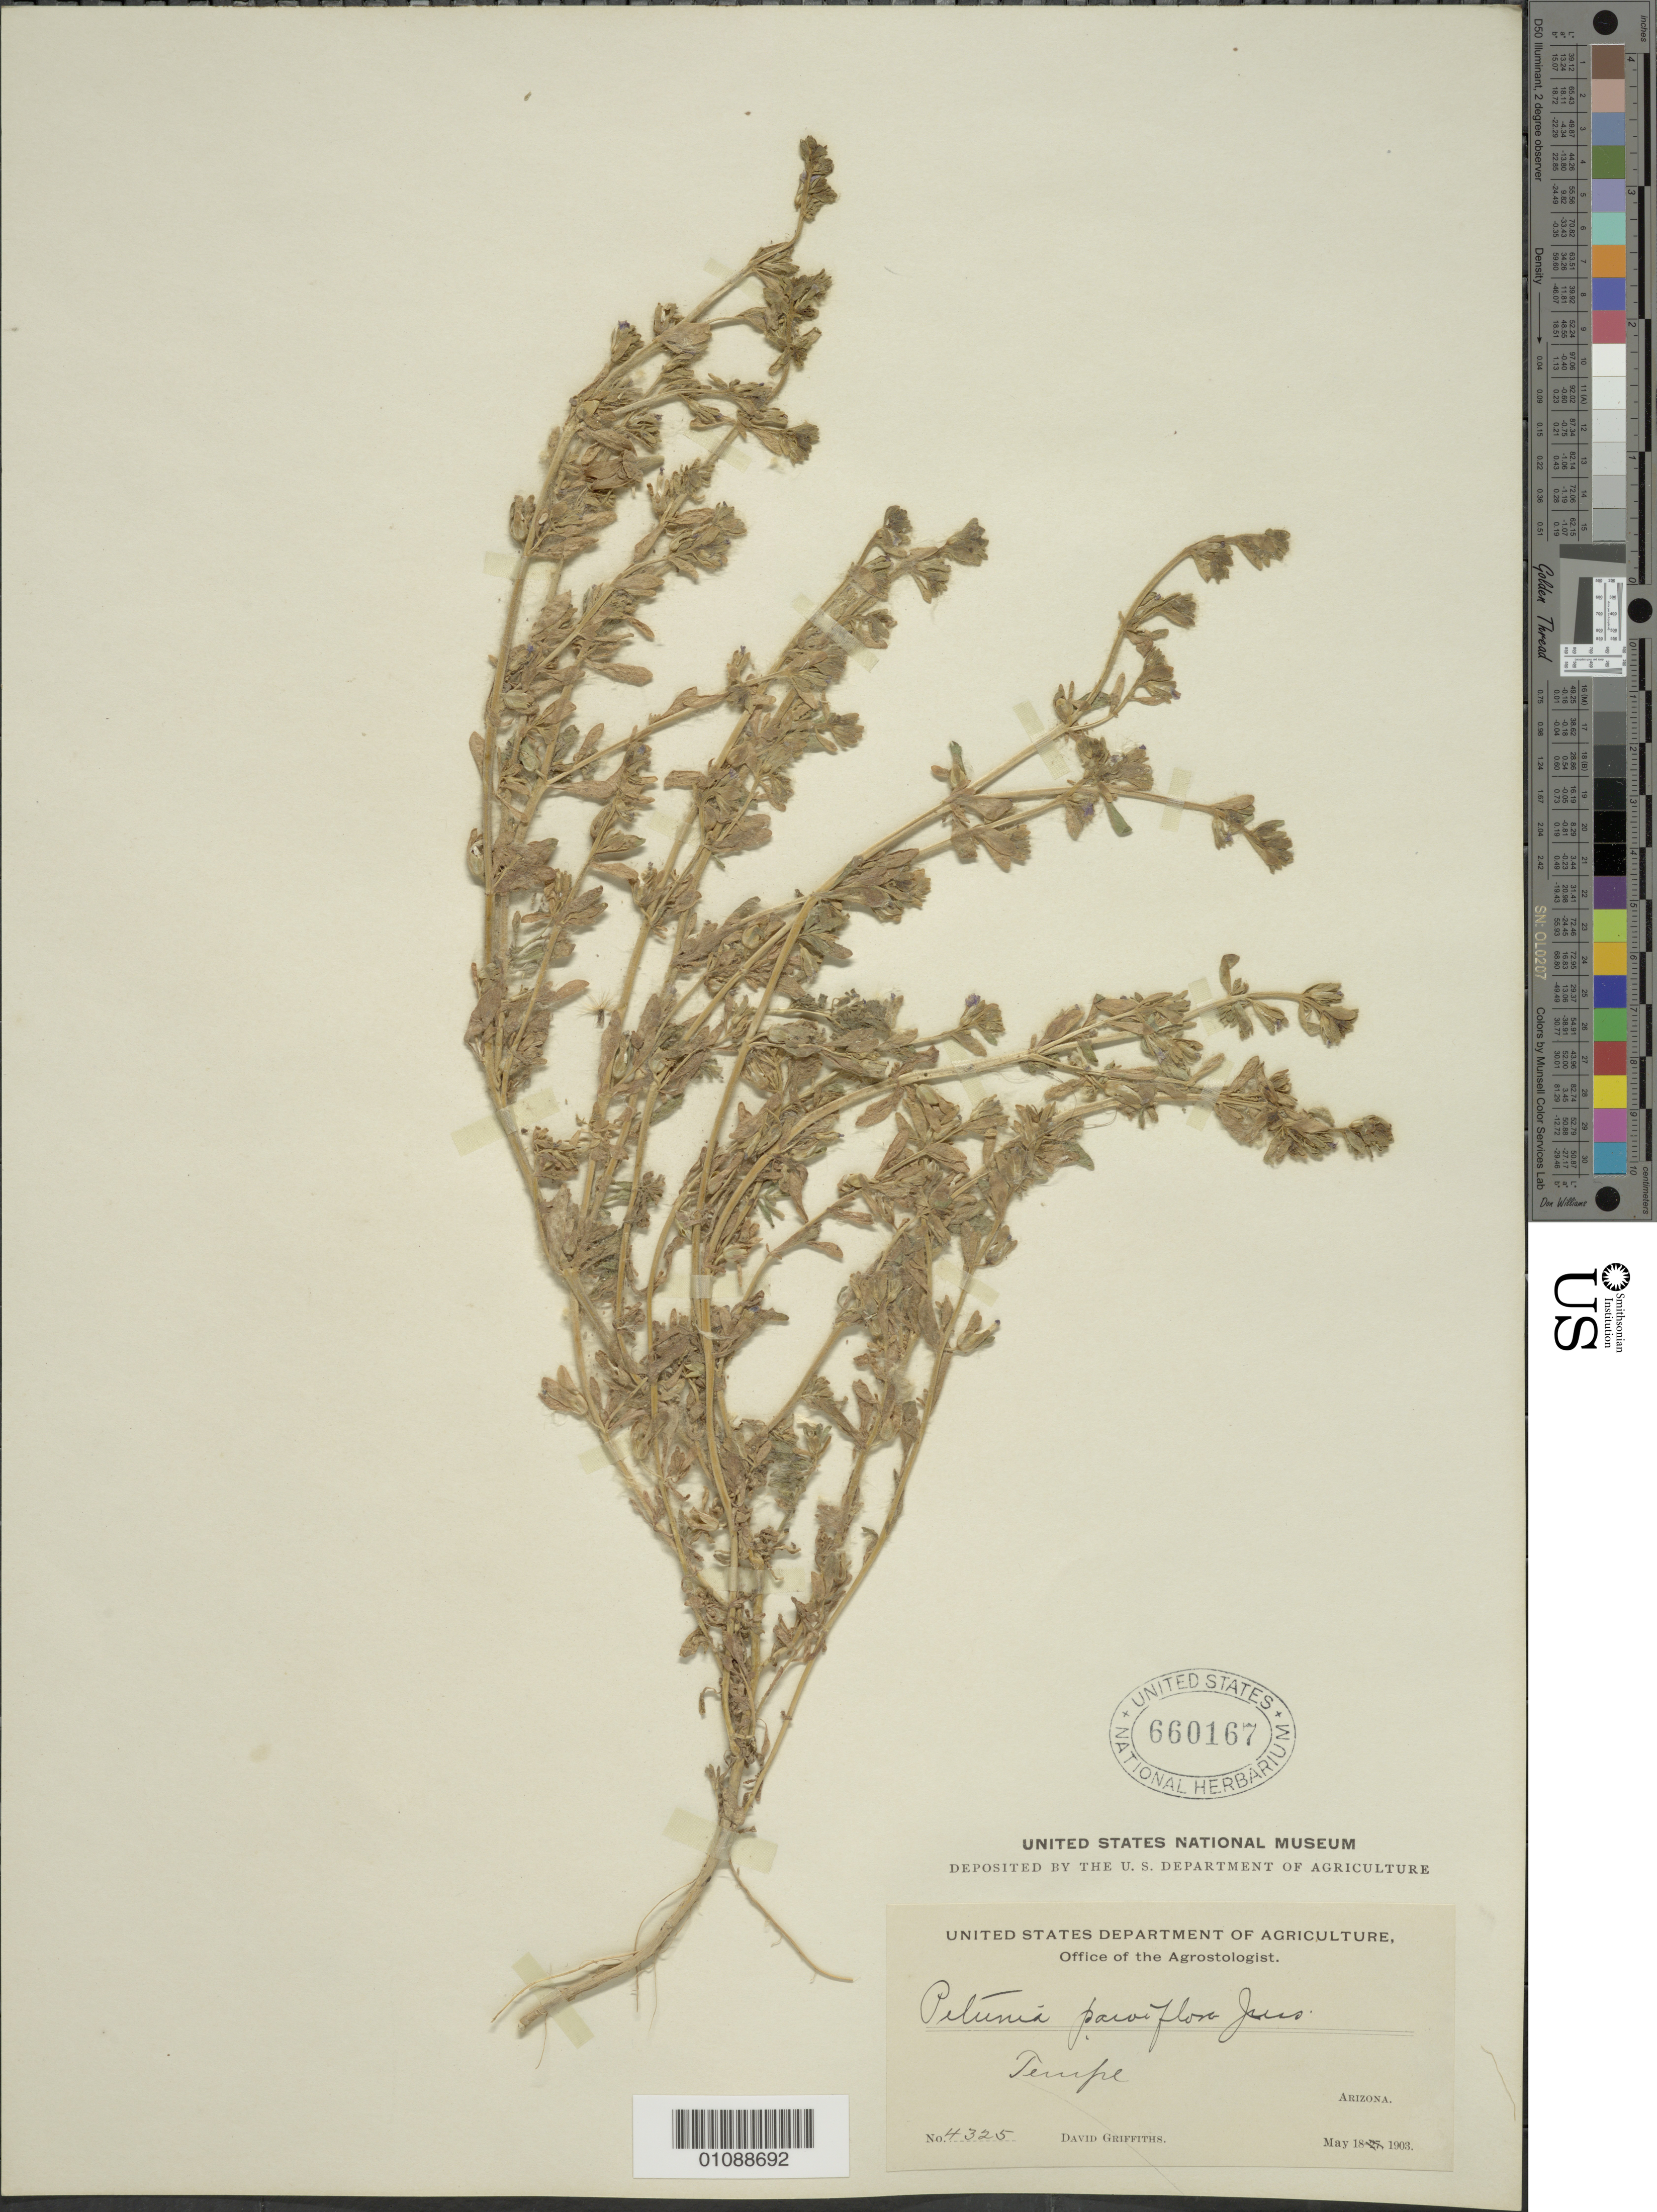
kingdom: Plantae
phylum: Tracheophyta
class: Magnoliopsida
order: Solanales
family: Solanaceae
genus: Petunia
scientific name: Petunia parviflora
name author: Juss.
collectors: D. Griffiths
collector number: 4325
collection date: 1903-05-18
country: United States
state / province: Arizona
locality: Tempe.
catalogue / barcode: US 660167